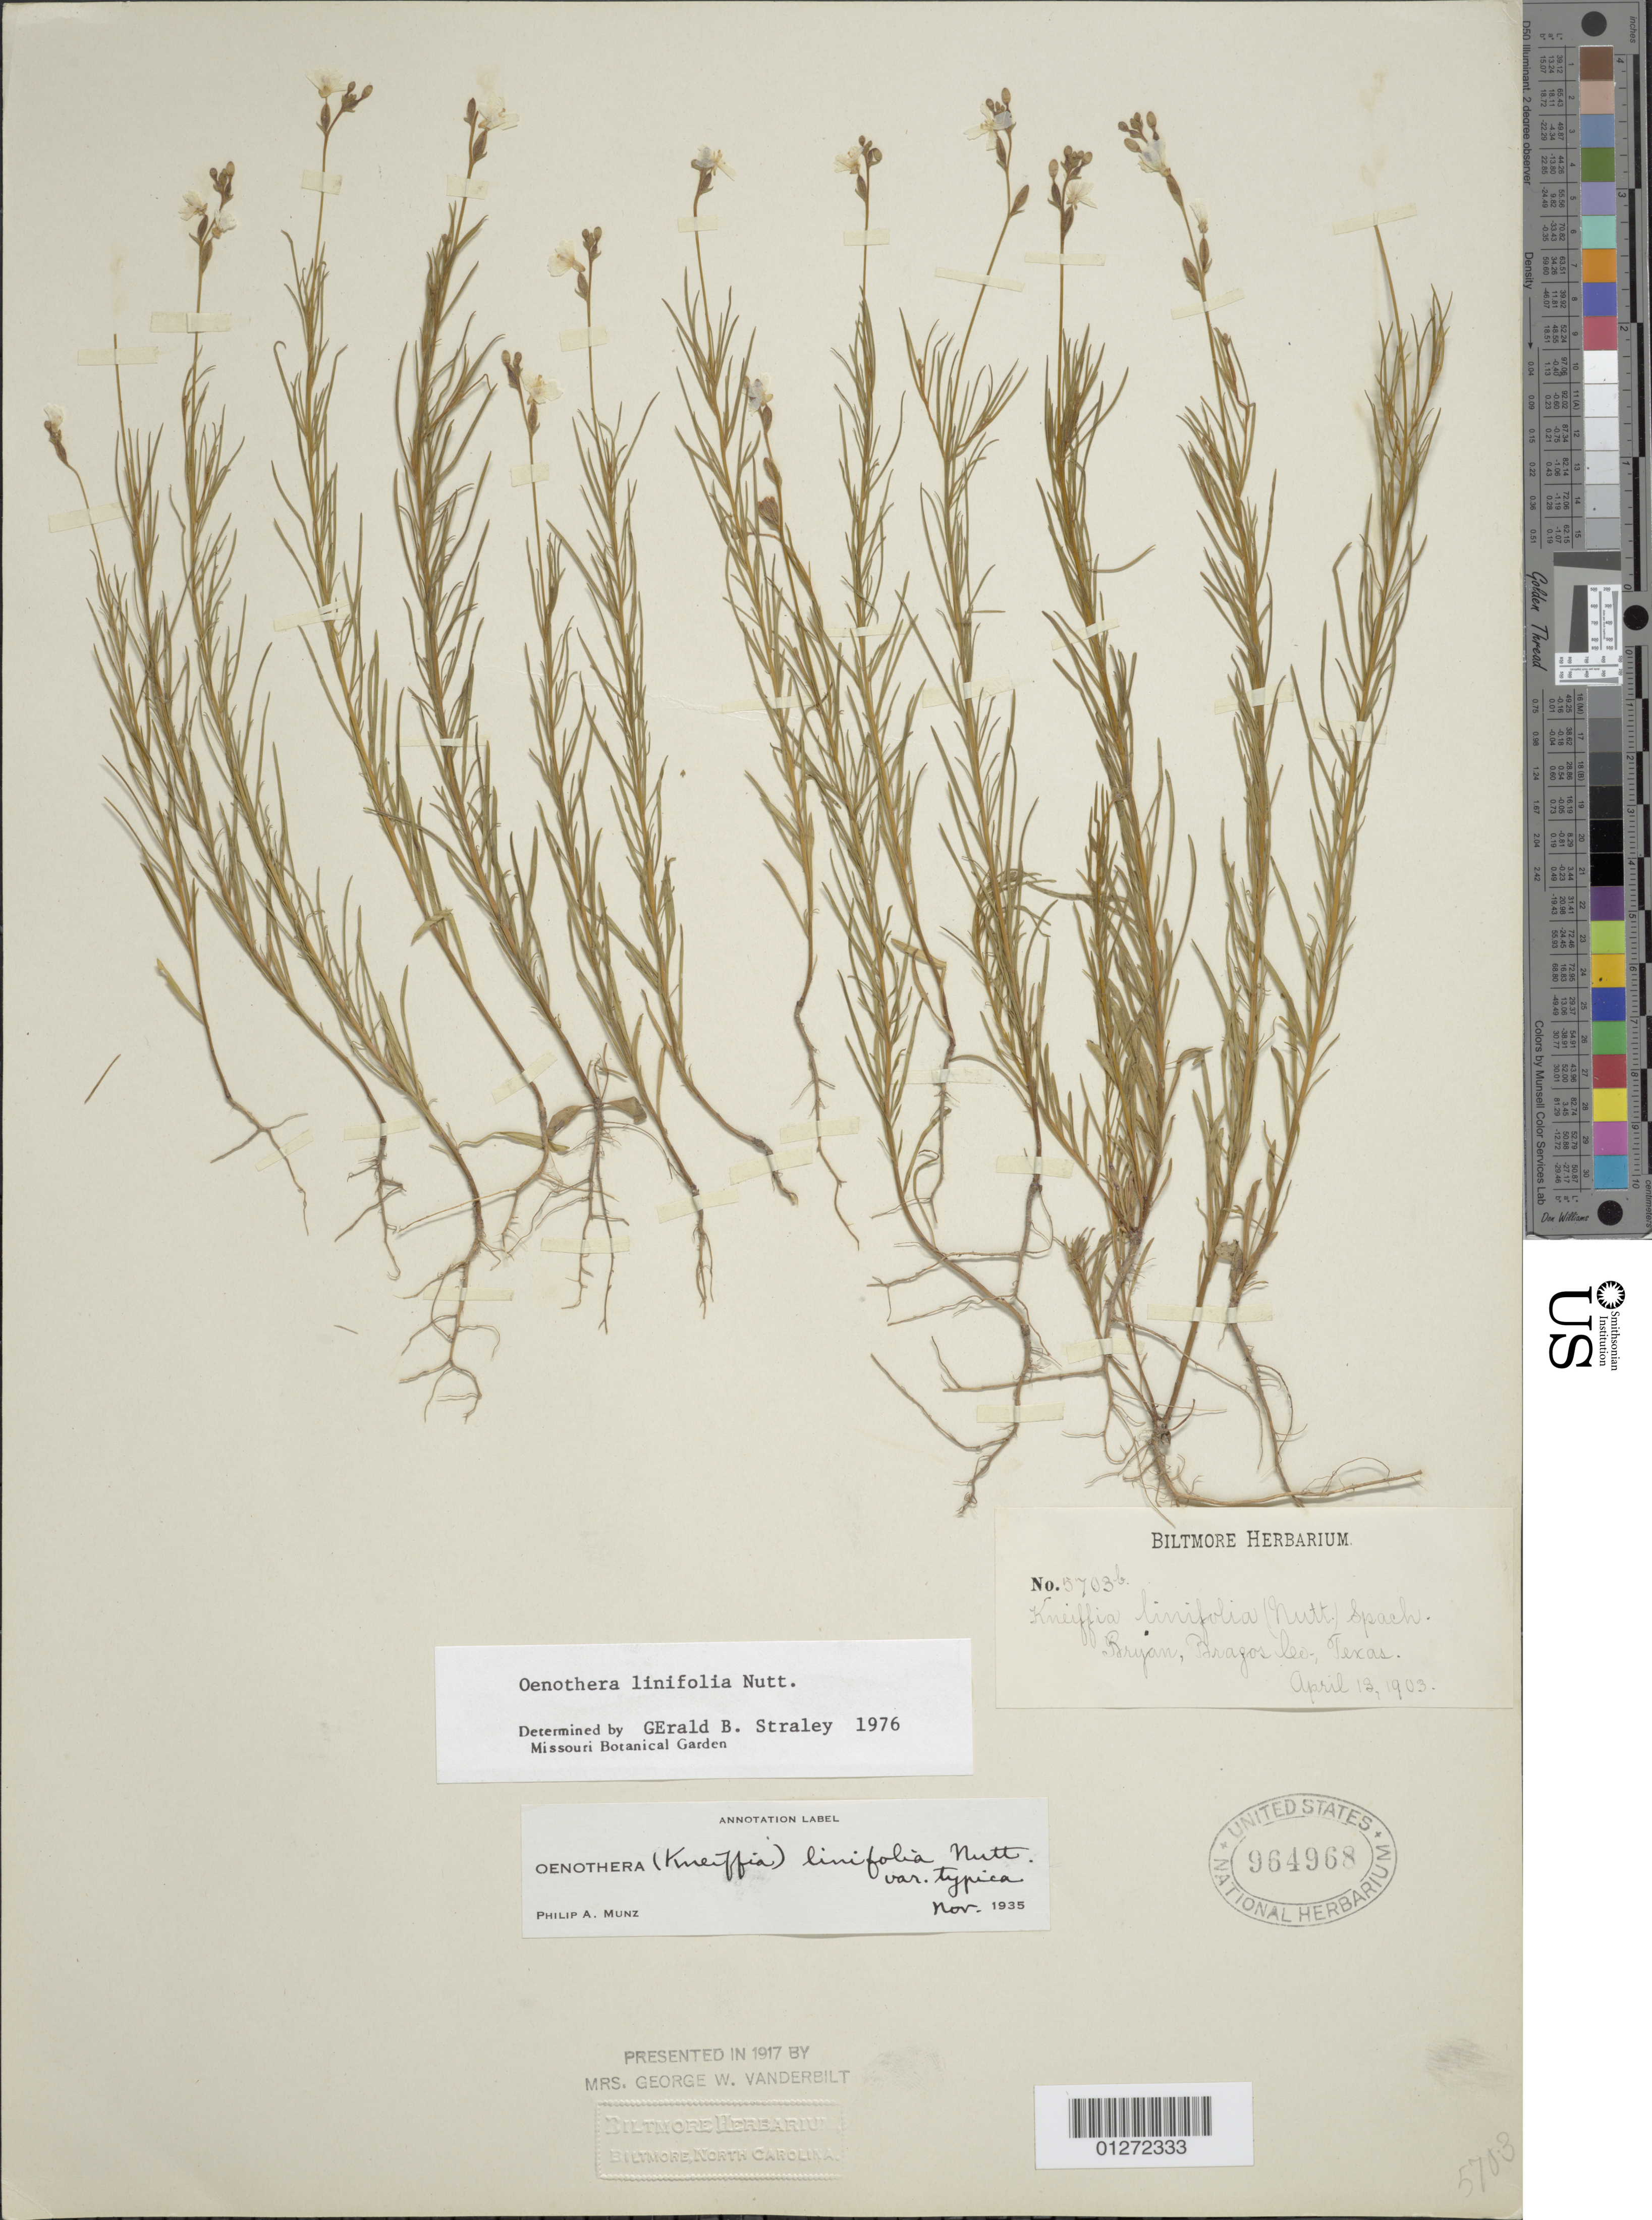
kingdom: Plantae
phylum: Tracheophyta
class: Magnoliopsida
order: Myrtales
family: Onagraceae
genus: Oenothera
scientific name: Oenothera linifolia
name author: Nutt.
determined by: Straley, G. B.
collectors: ex herb. Biltmore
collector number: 5703b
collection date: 1903-04-13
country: United States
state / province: Texas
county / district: Brazos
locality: Bryan.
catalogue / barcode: US 964968